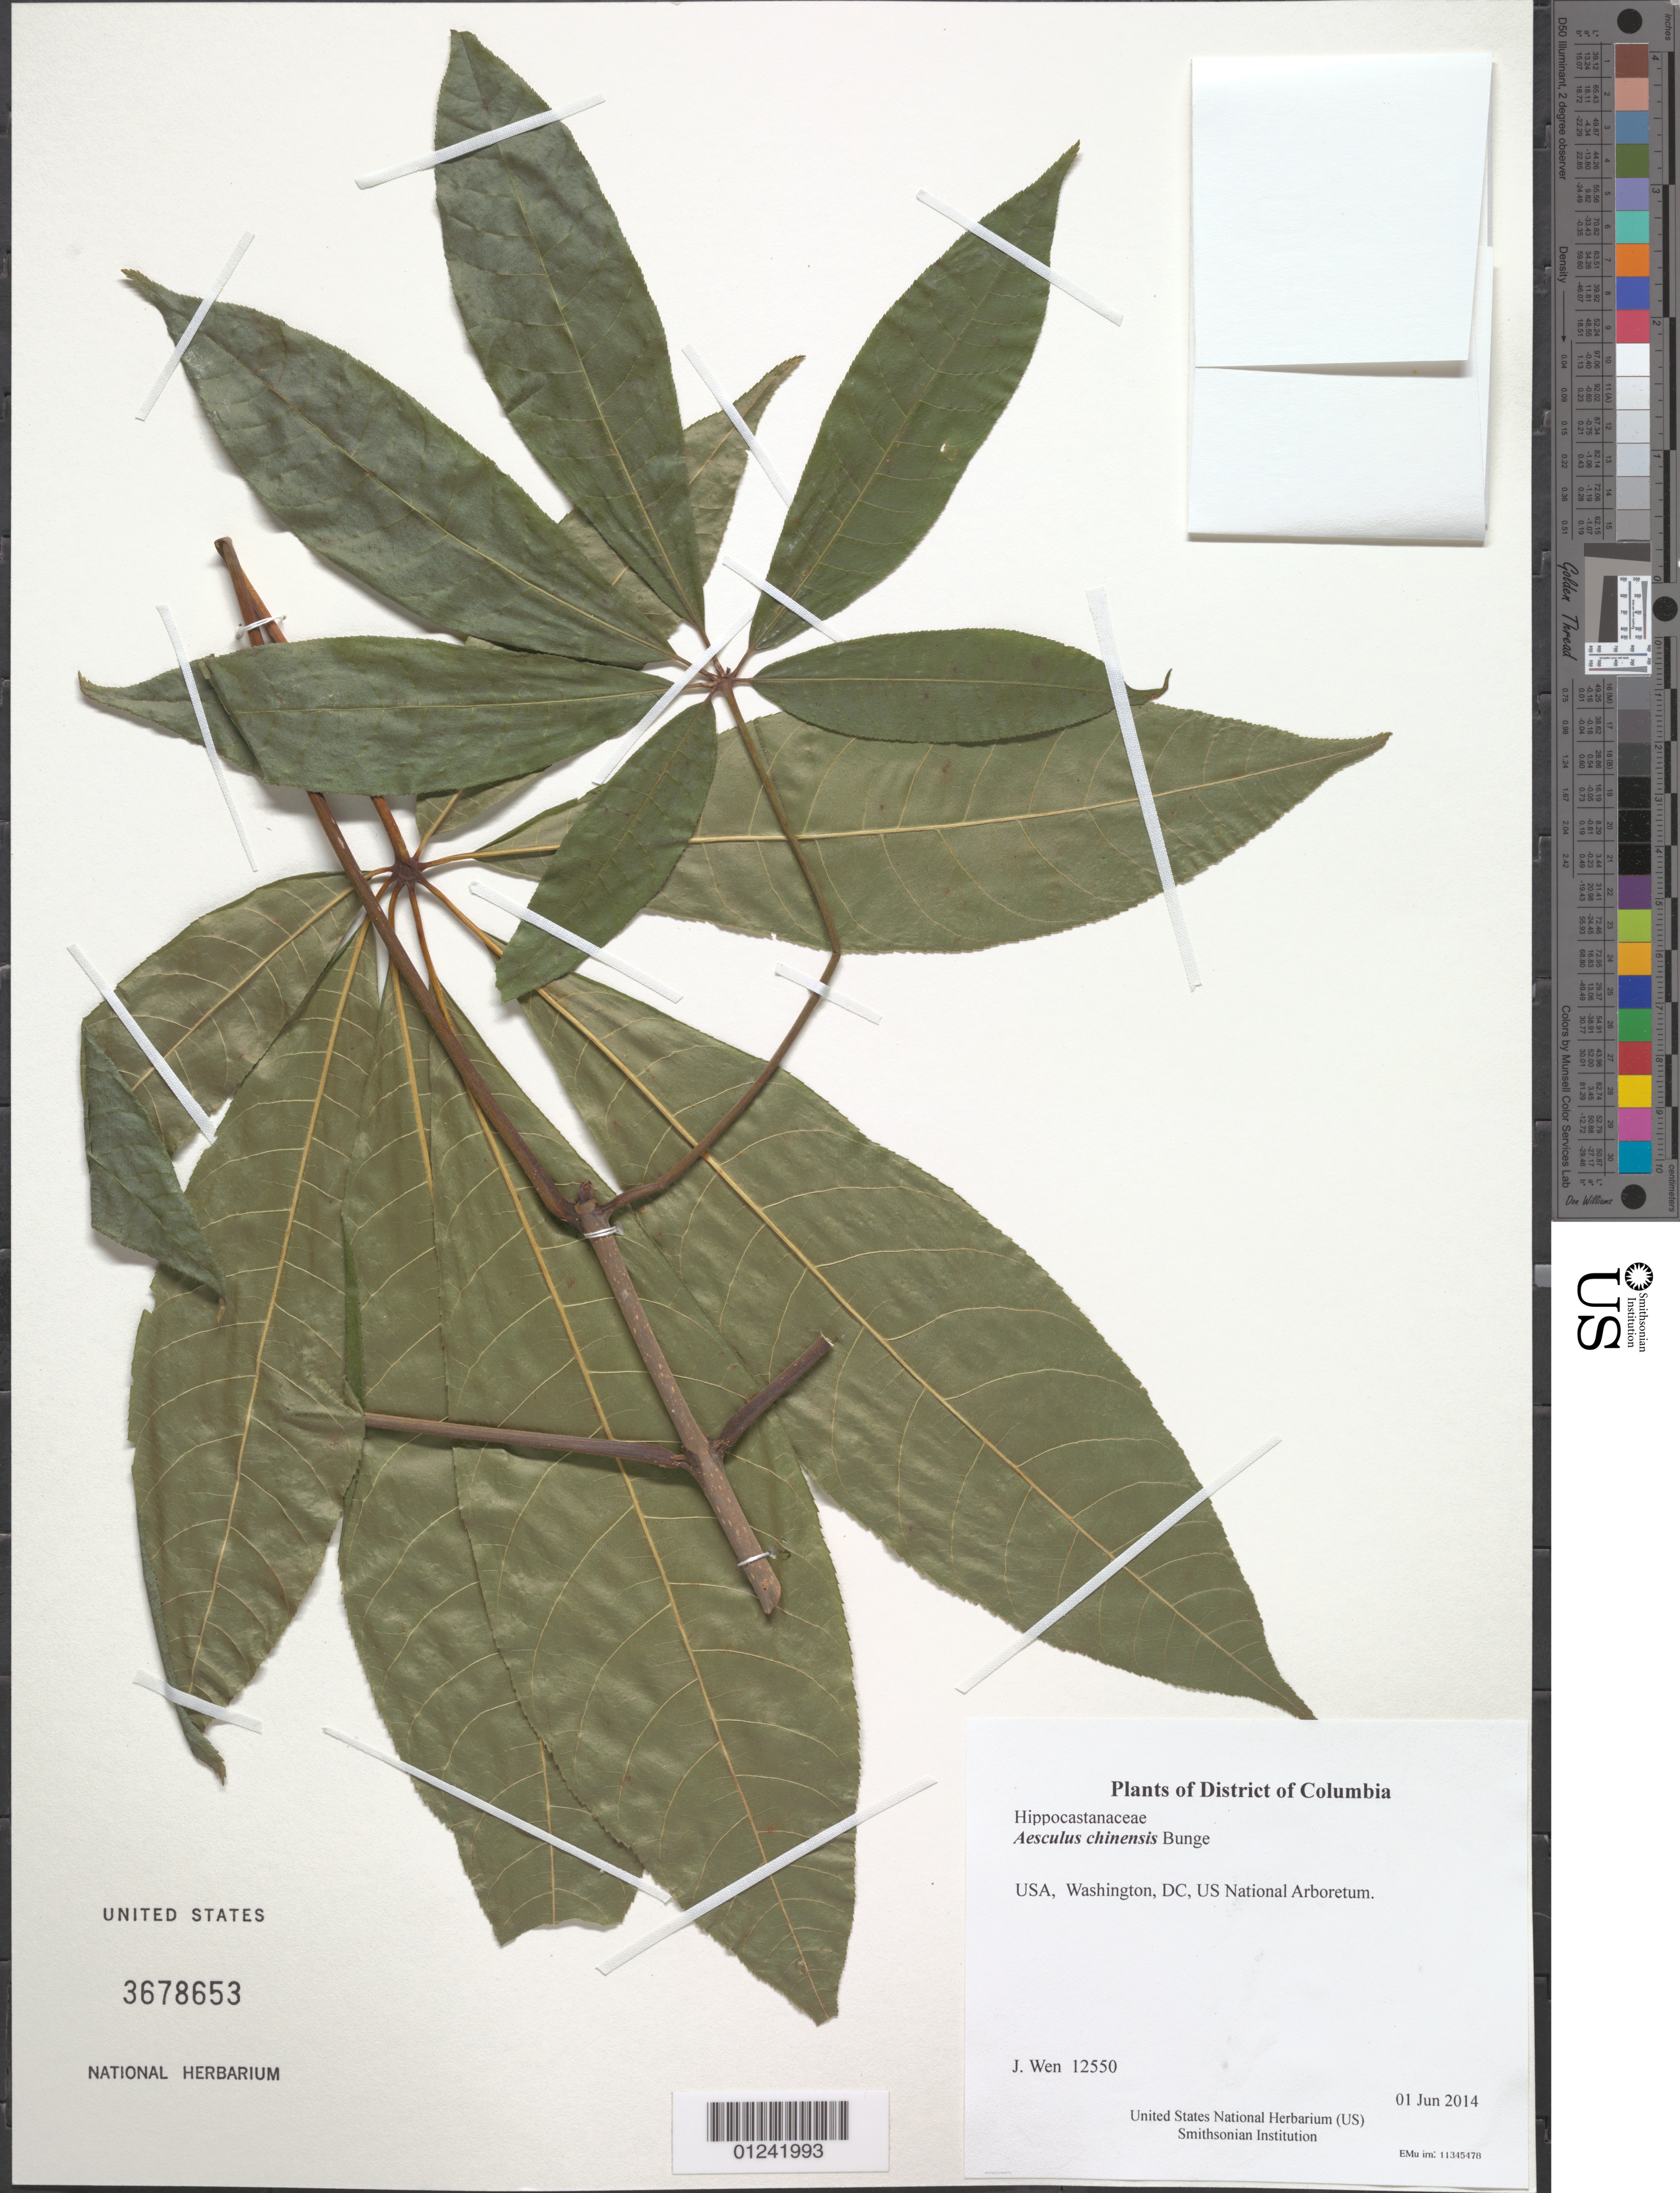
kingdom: Plantae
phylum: Tracheophyta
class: Magnoliopsida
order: Sapindales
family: Sapindaceae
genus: Aesculus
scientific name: Aesculus chinensis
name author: Bunge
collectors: J. Wen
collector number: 12550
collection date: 2014-06-01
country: United States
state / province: District of Columbia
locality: US National Arboretum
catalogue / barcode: US 3678653